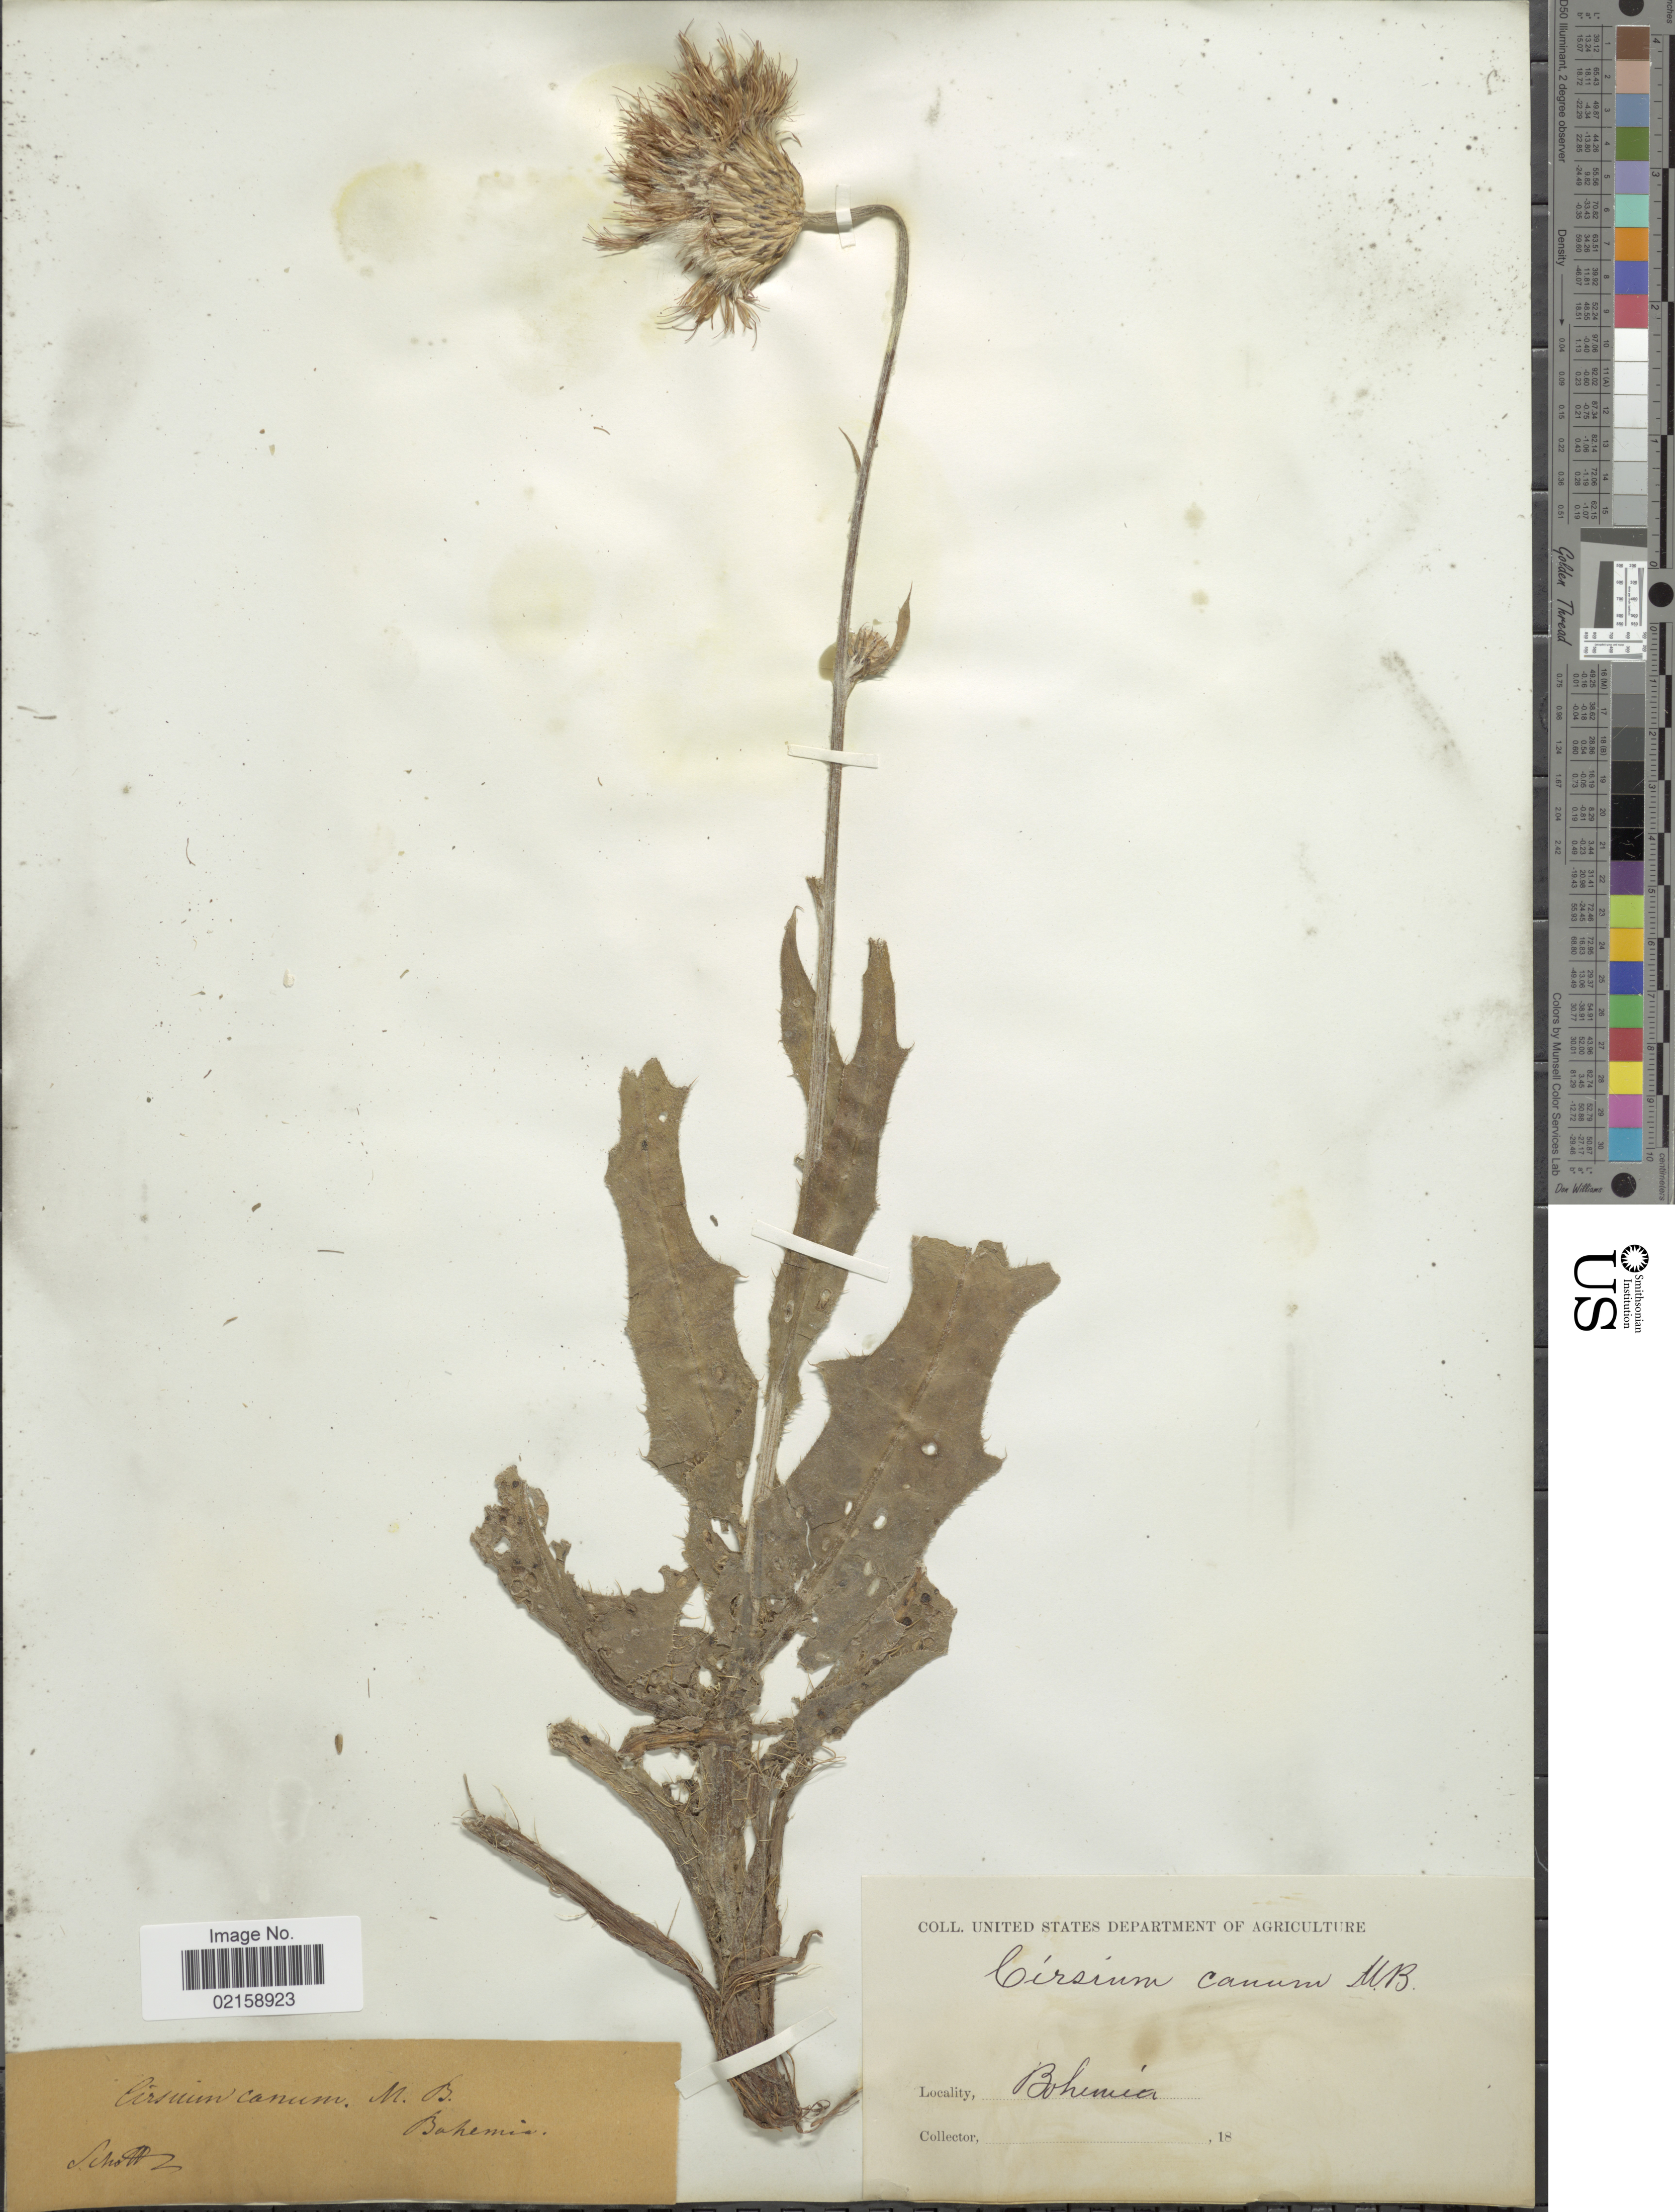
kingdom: Plantae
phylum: Tracheophyta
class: Magnoliopsida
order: Asterales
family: Asteraceae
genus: Cirsium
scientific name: Cirsium canum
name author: M. Bieb.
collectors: -. Schottz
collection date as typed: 18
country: Czechia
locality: Bohemia